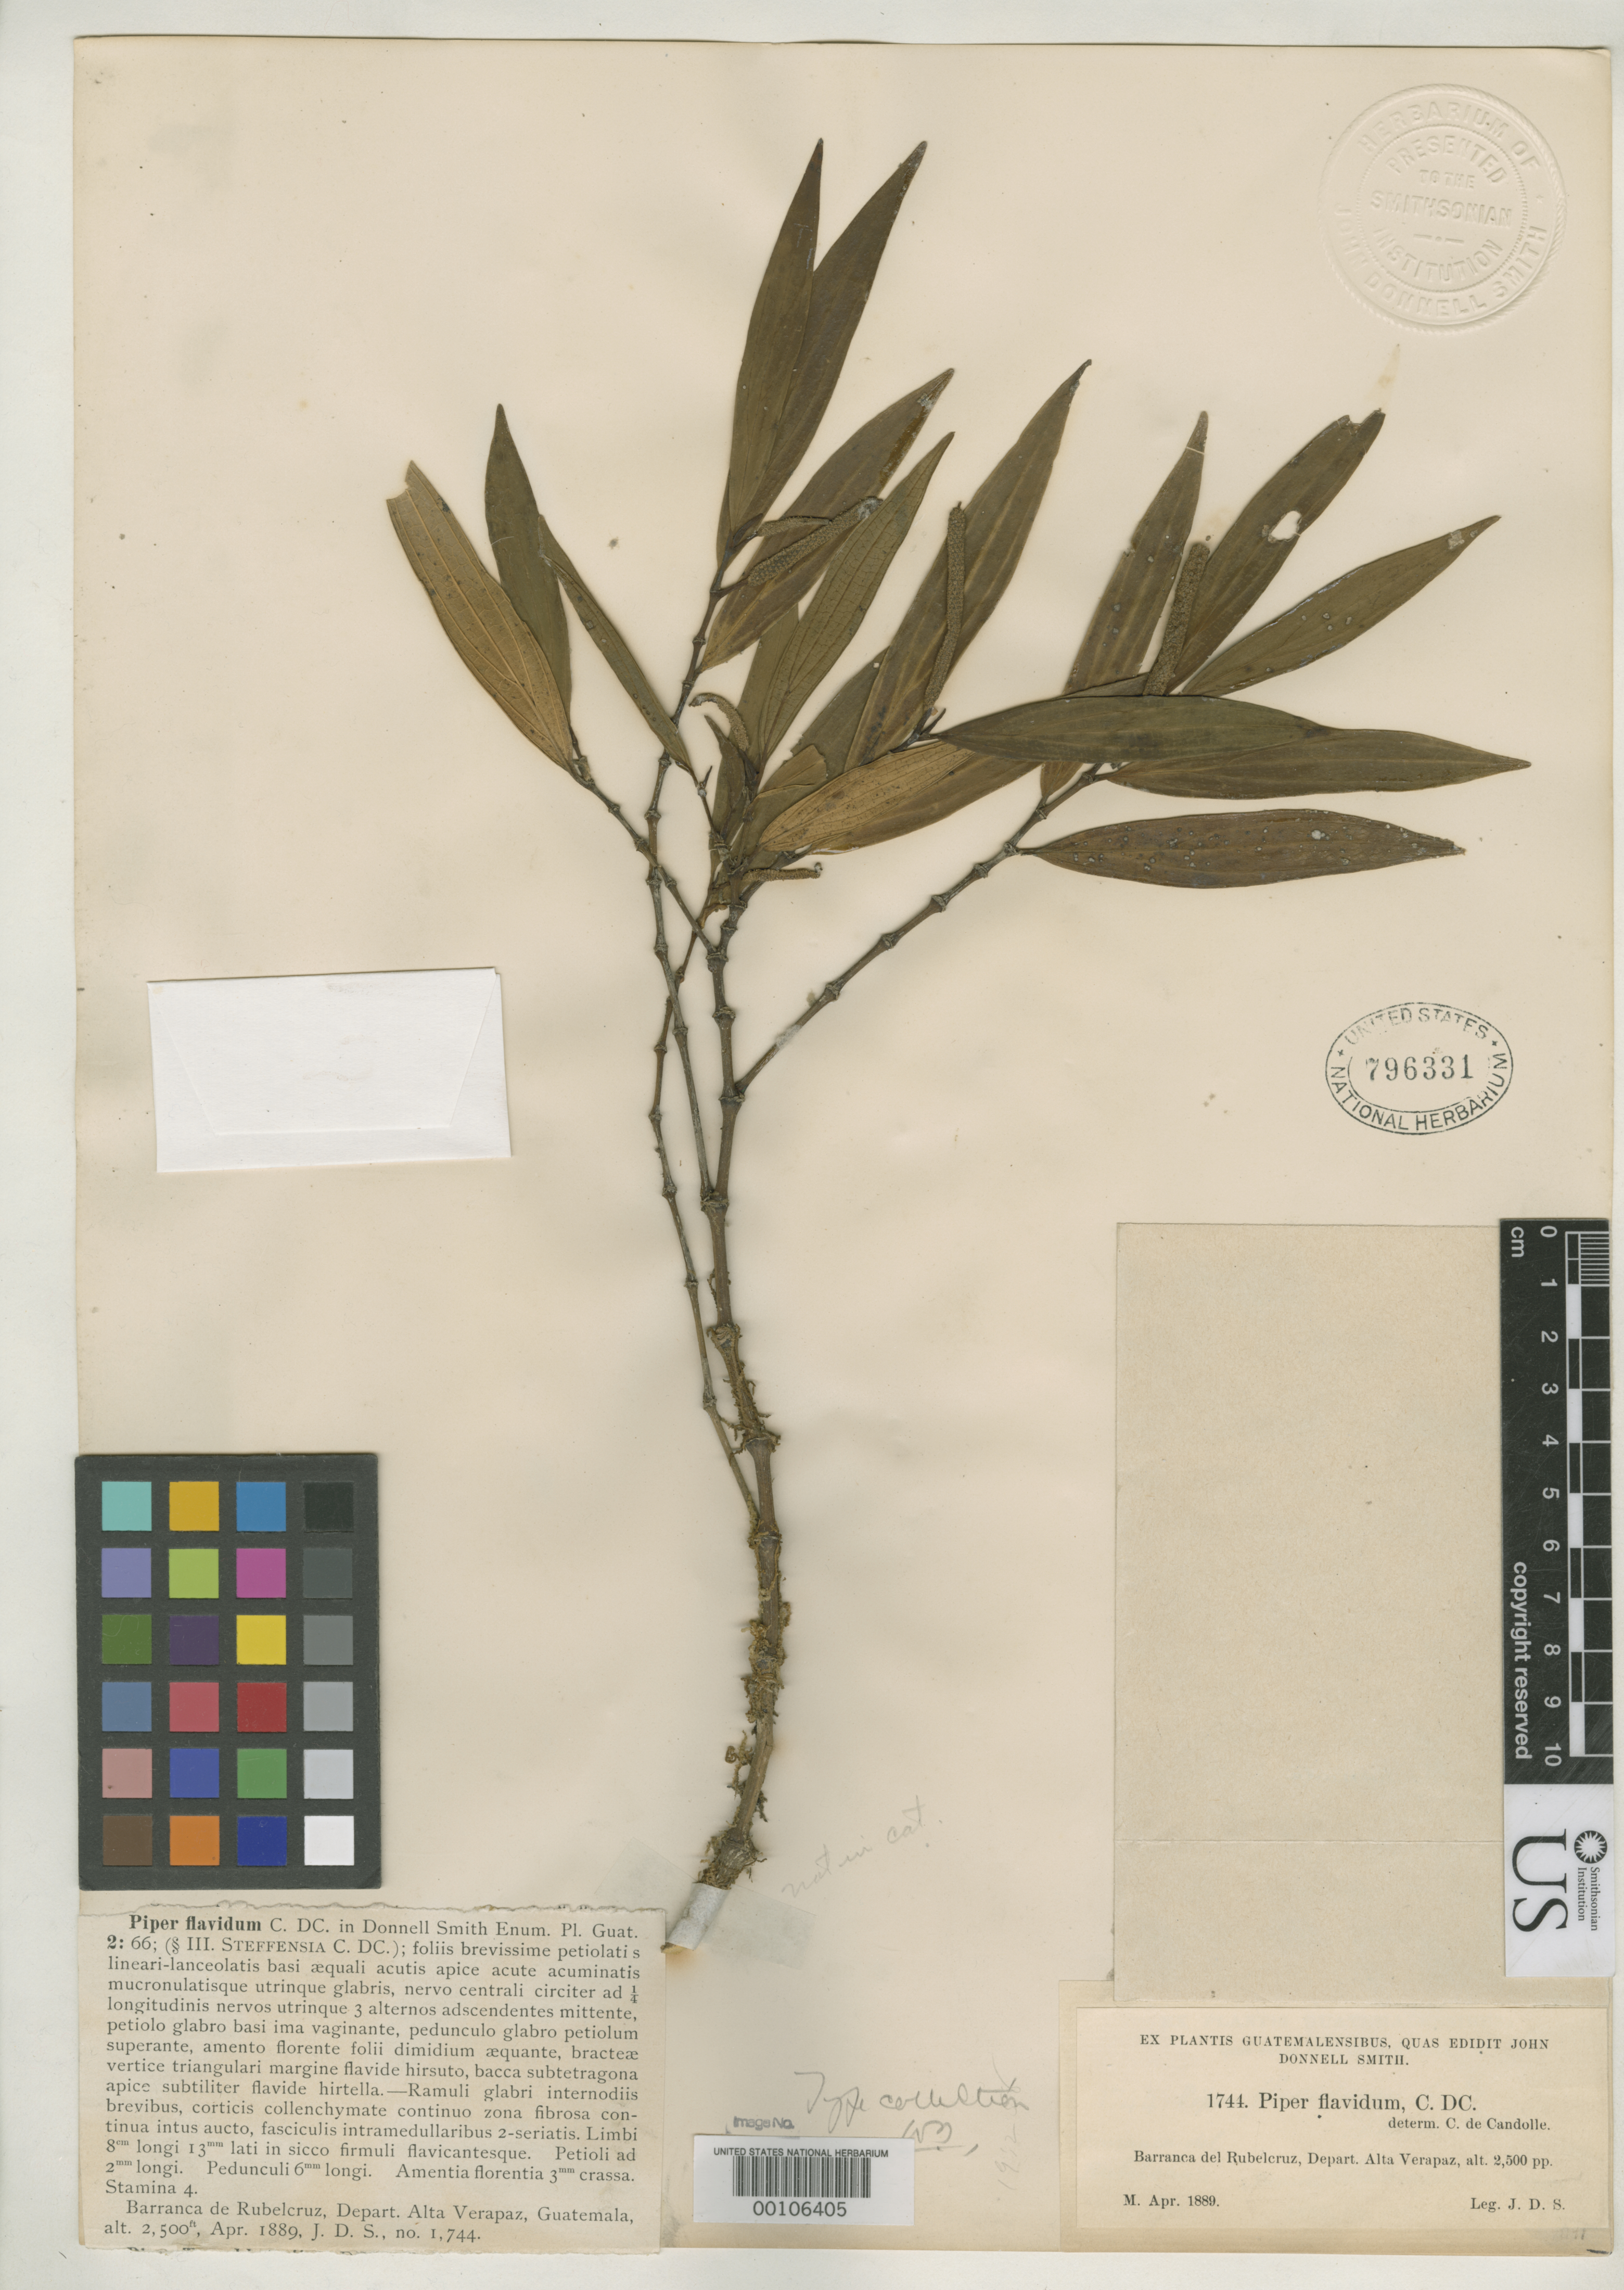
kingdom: Plantae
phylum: Tracheophyta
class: Magnoliopsida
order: Piperales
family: Piperaceae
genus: Piper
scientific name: Piper flavidum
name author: C. DC. in Donn. Sm.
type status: Type Collection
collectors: J. Donnell Smith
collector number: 1744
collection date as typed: Apr 1889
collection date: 1889-04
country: Guatemala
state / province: Alta Verapaz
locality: Barranca de Rubelcruz.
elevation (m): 762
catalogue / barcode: US 796331